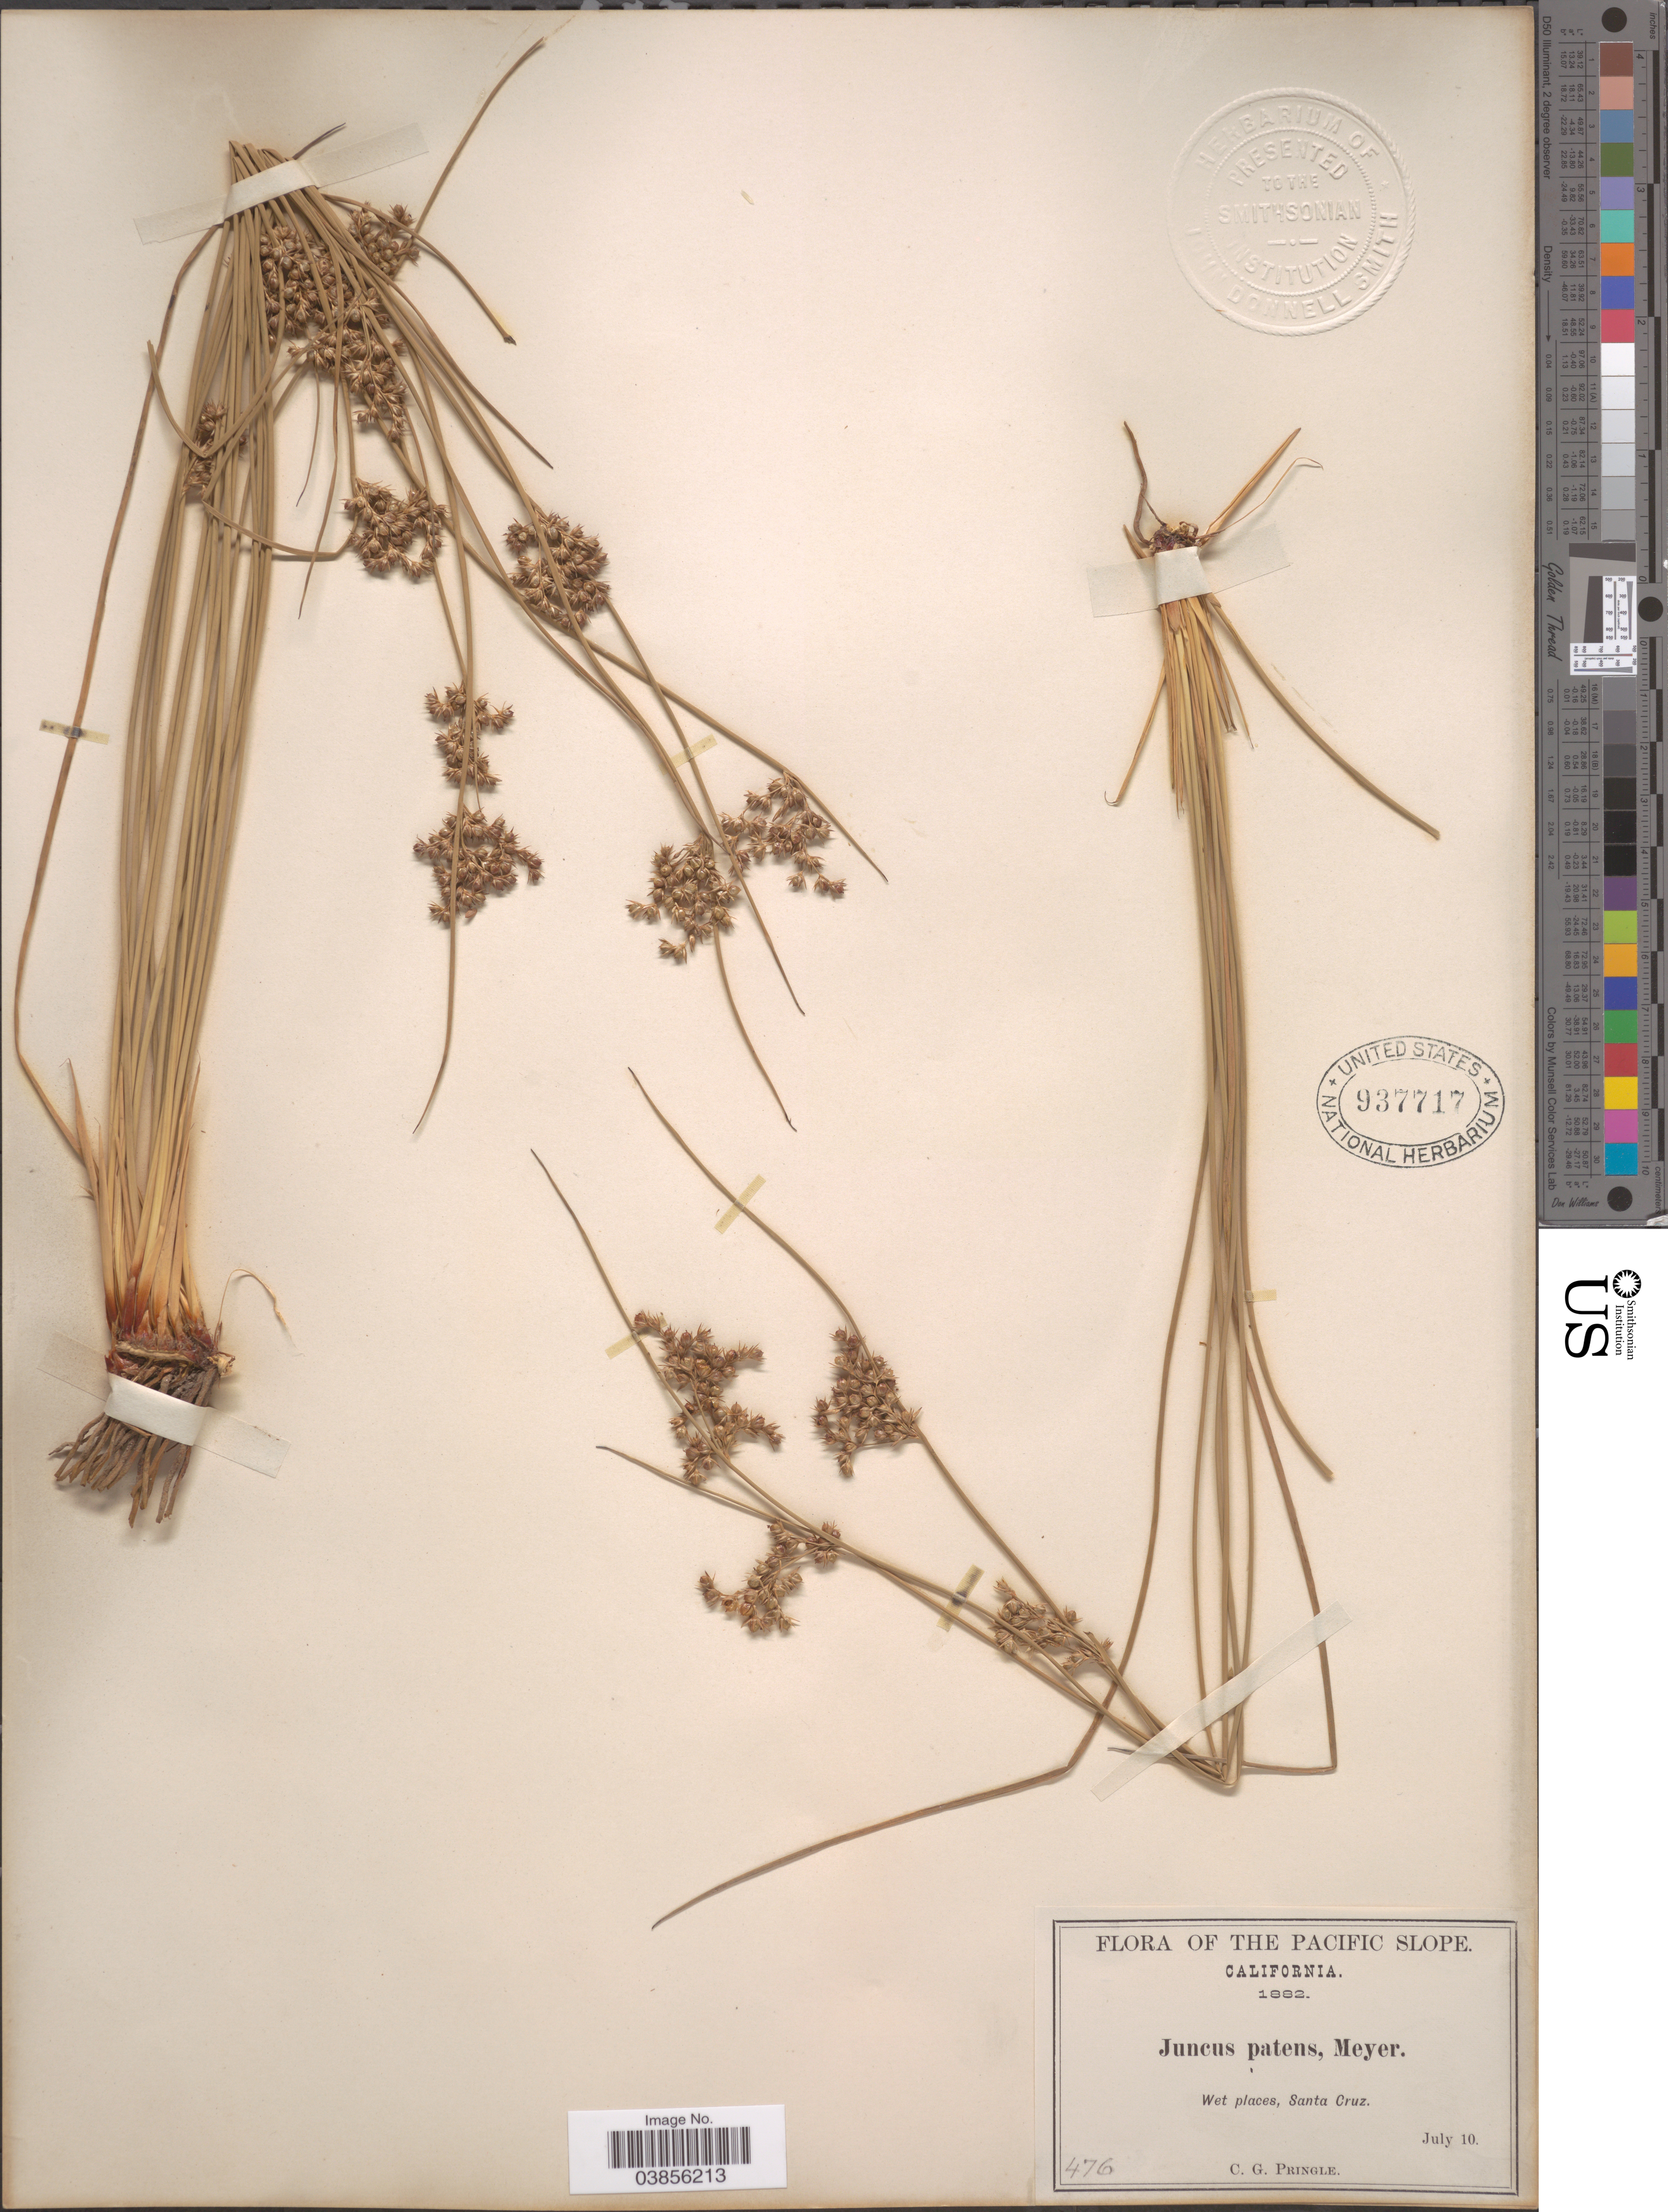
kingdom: Plantae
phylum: Tracheophyta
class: Liliopsida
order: Poales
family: Juncaceae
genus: Juncus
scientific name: Juncus patens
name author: E. Mey.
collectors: C. G. Pringle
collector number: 476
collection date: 1882-07-10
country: United States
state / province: California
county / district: Santa Cruz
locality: The Pacific Slope. Santa Cruz.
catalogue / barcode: US 937717